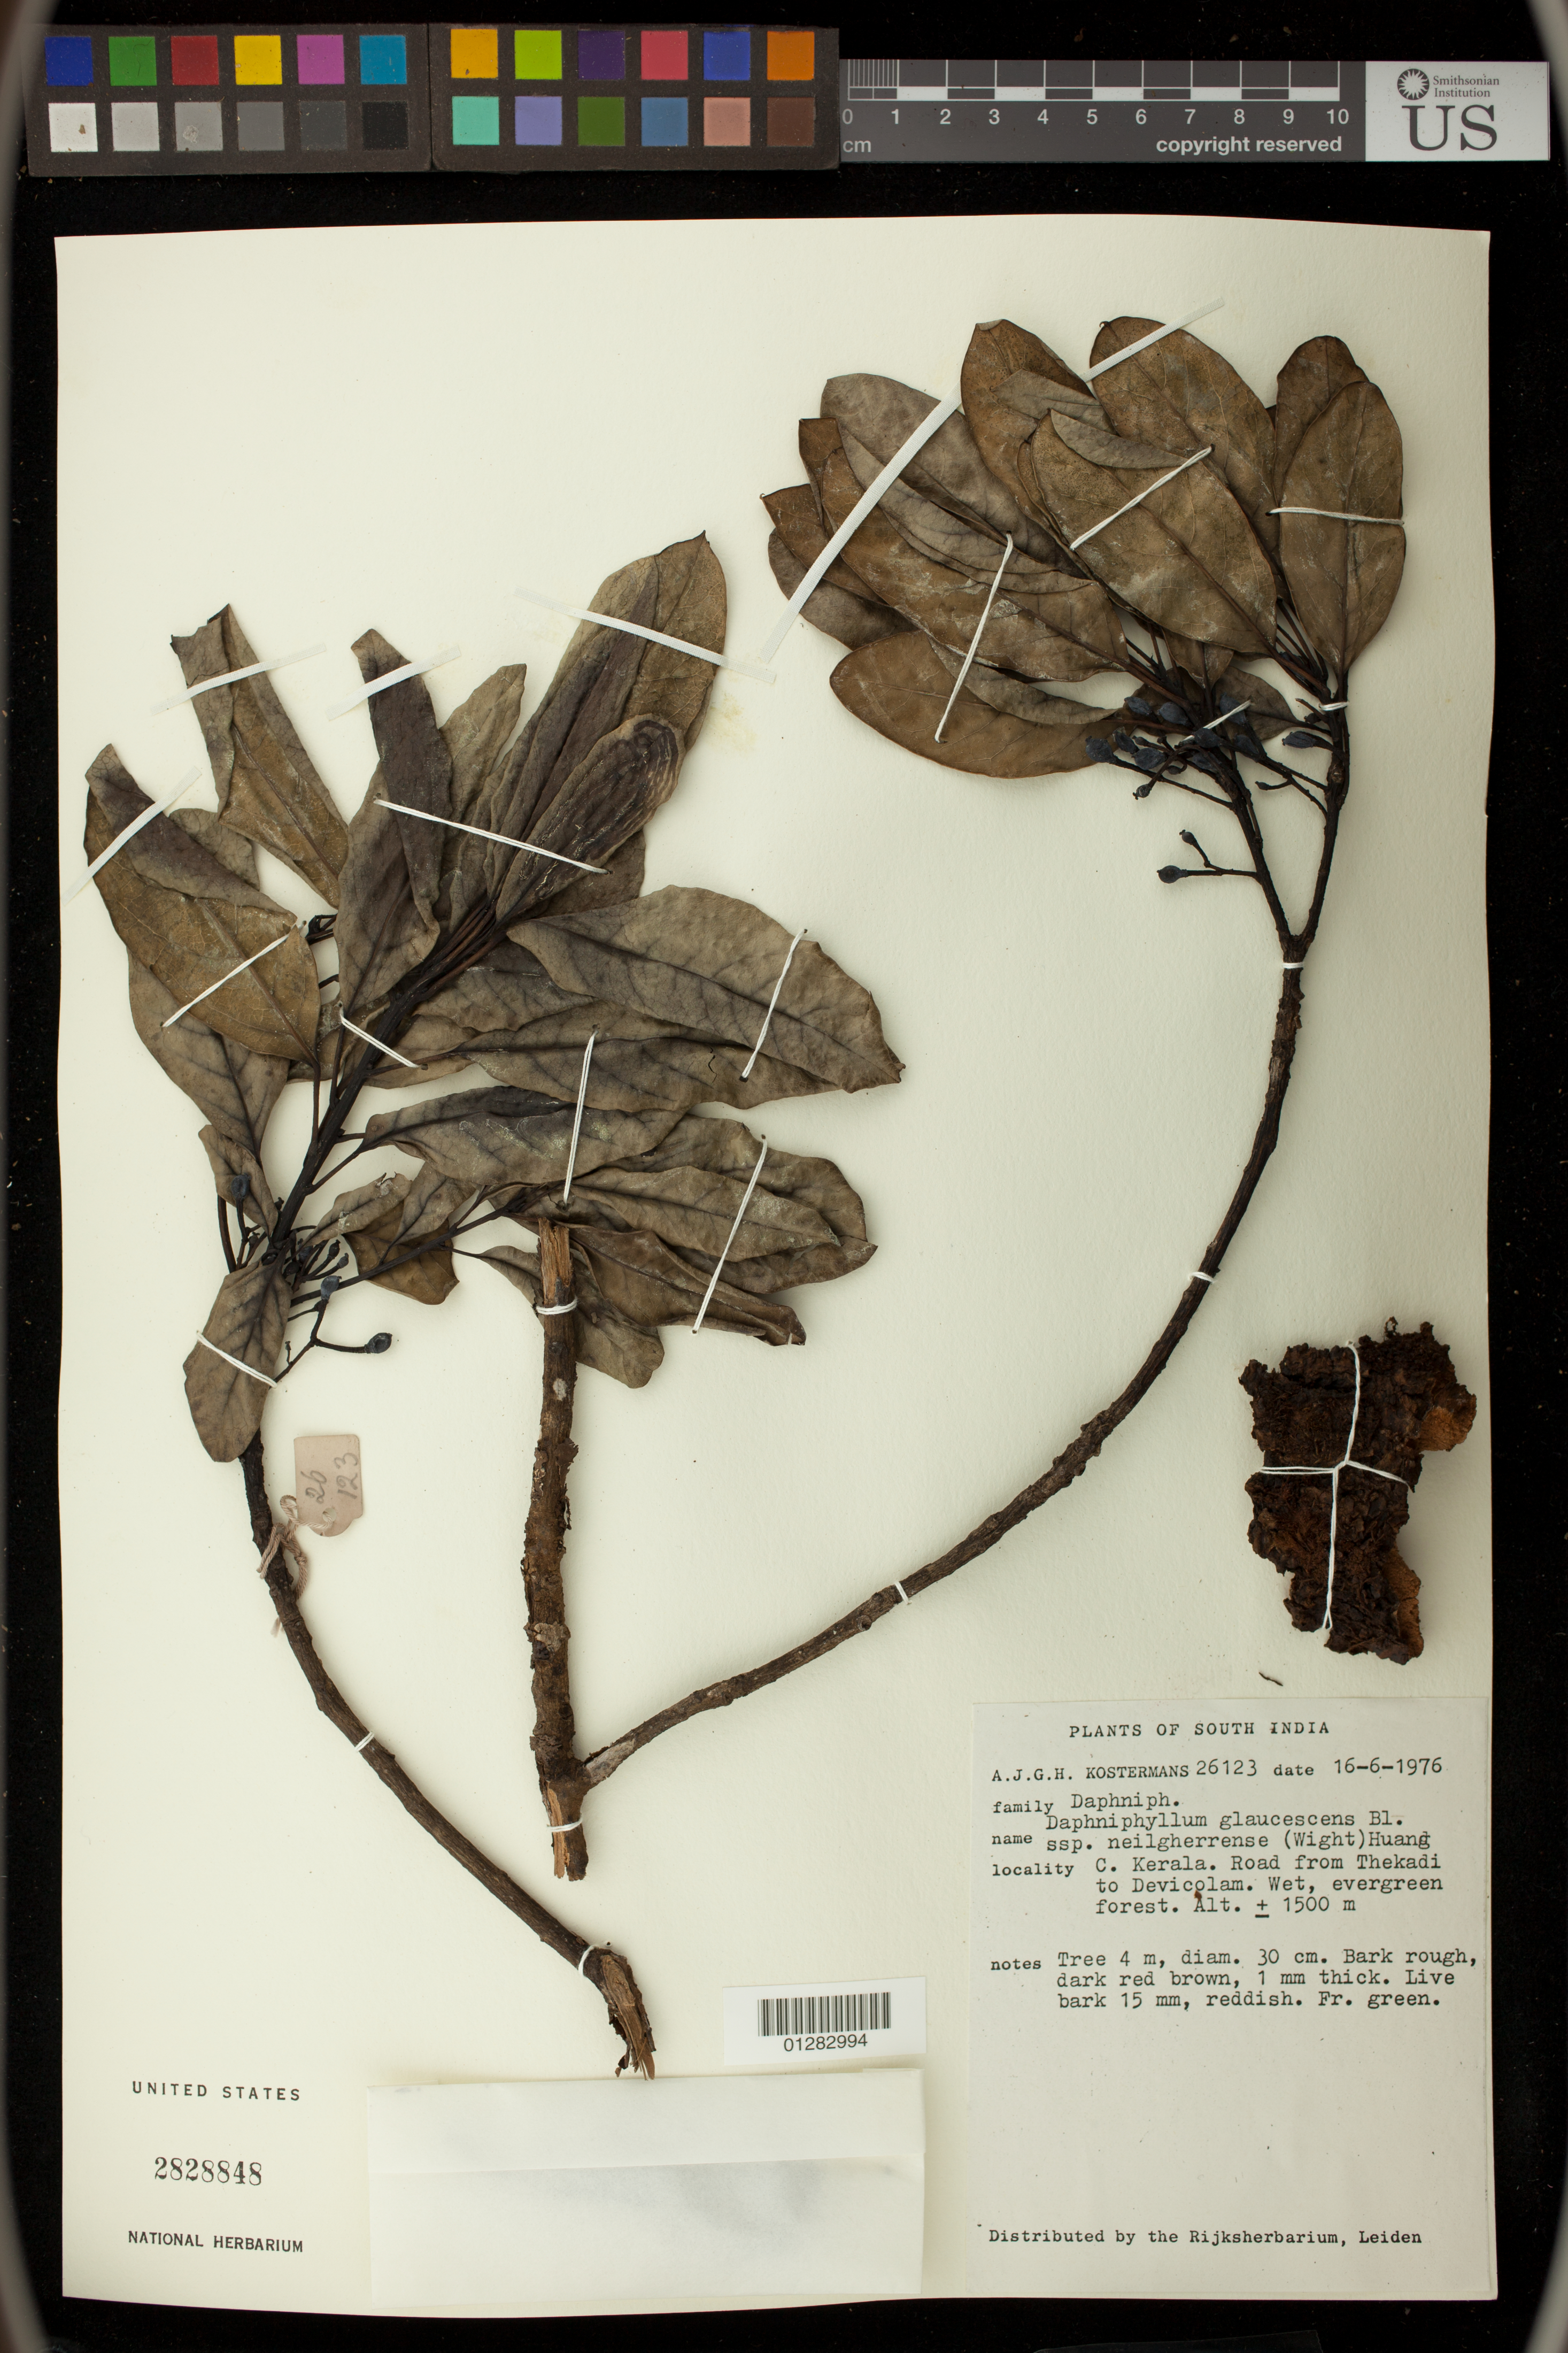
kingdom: Plantae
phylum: Tracheophyta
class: Magnoliopsida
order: Saxifragales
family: Daphniphyllaceae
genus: Daphniphyllum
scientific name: Daphniphyllum glaucescens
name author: Blume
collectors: A. J. G. Kostermans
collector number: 26123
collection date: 1976-06-16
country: India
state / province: Kerala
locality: C. Kerala. Road from Thekadi to Devicolam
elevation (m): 457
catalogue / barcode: US 2828848